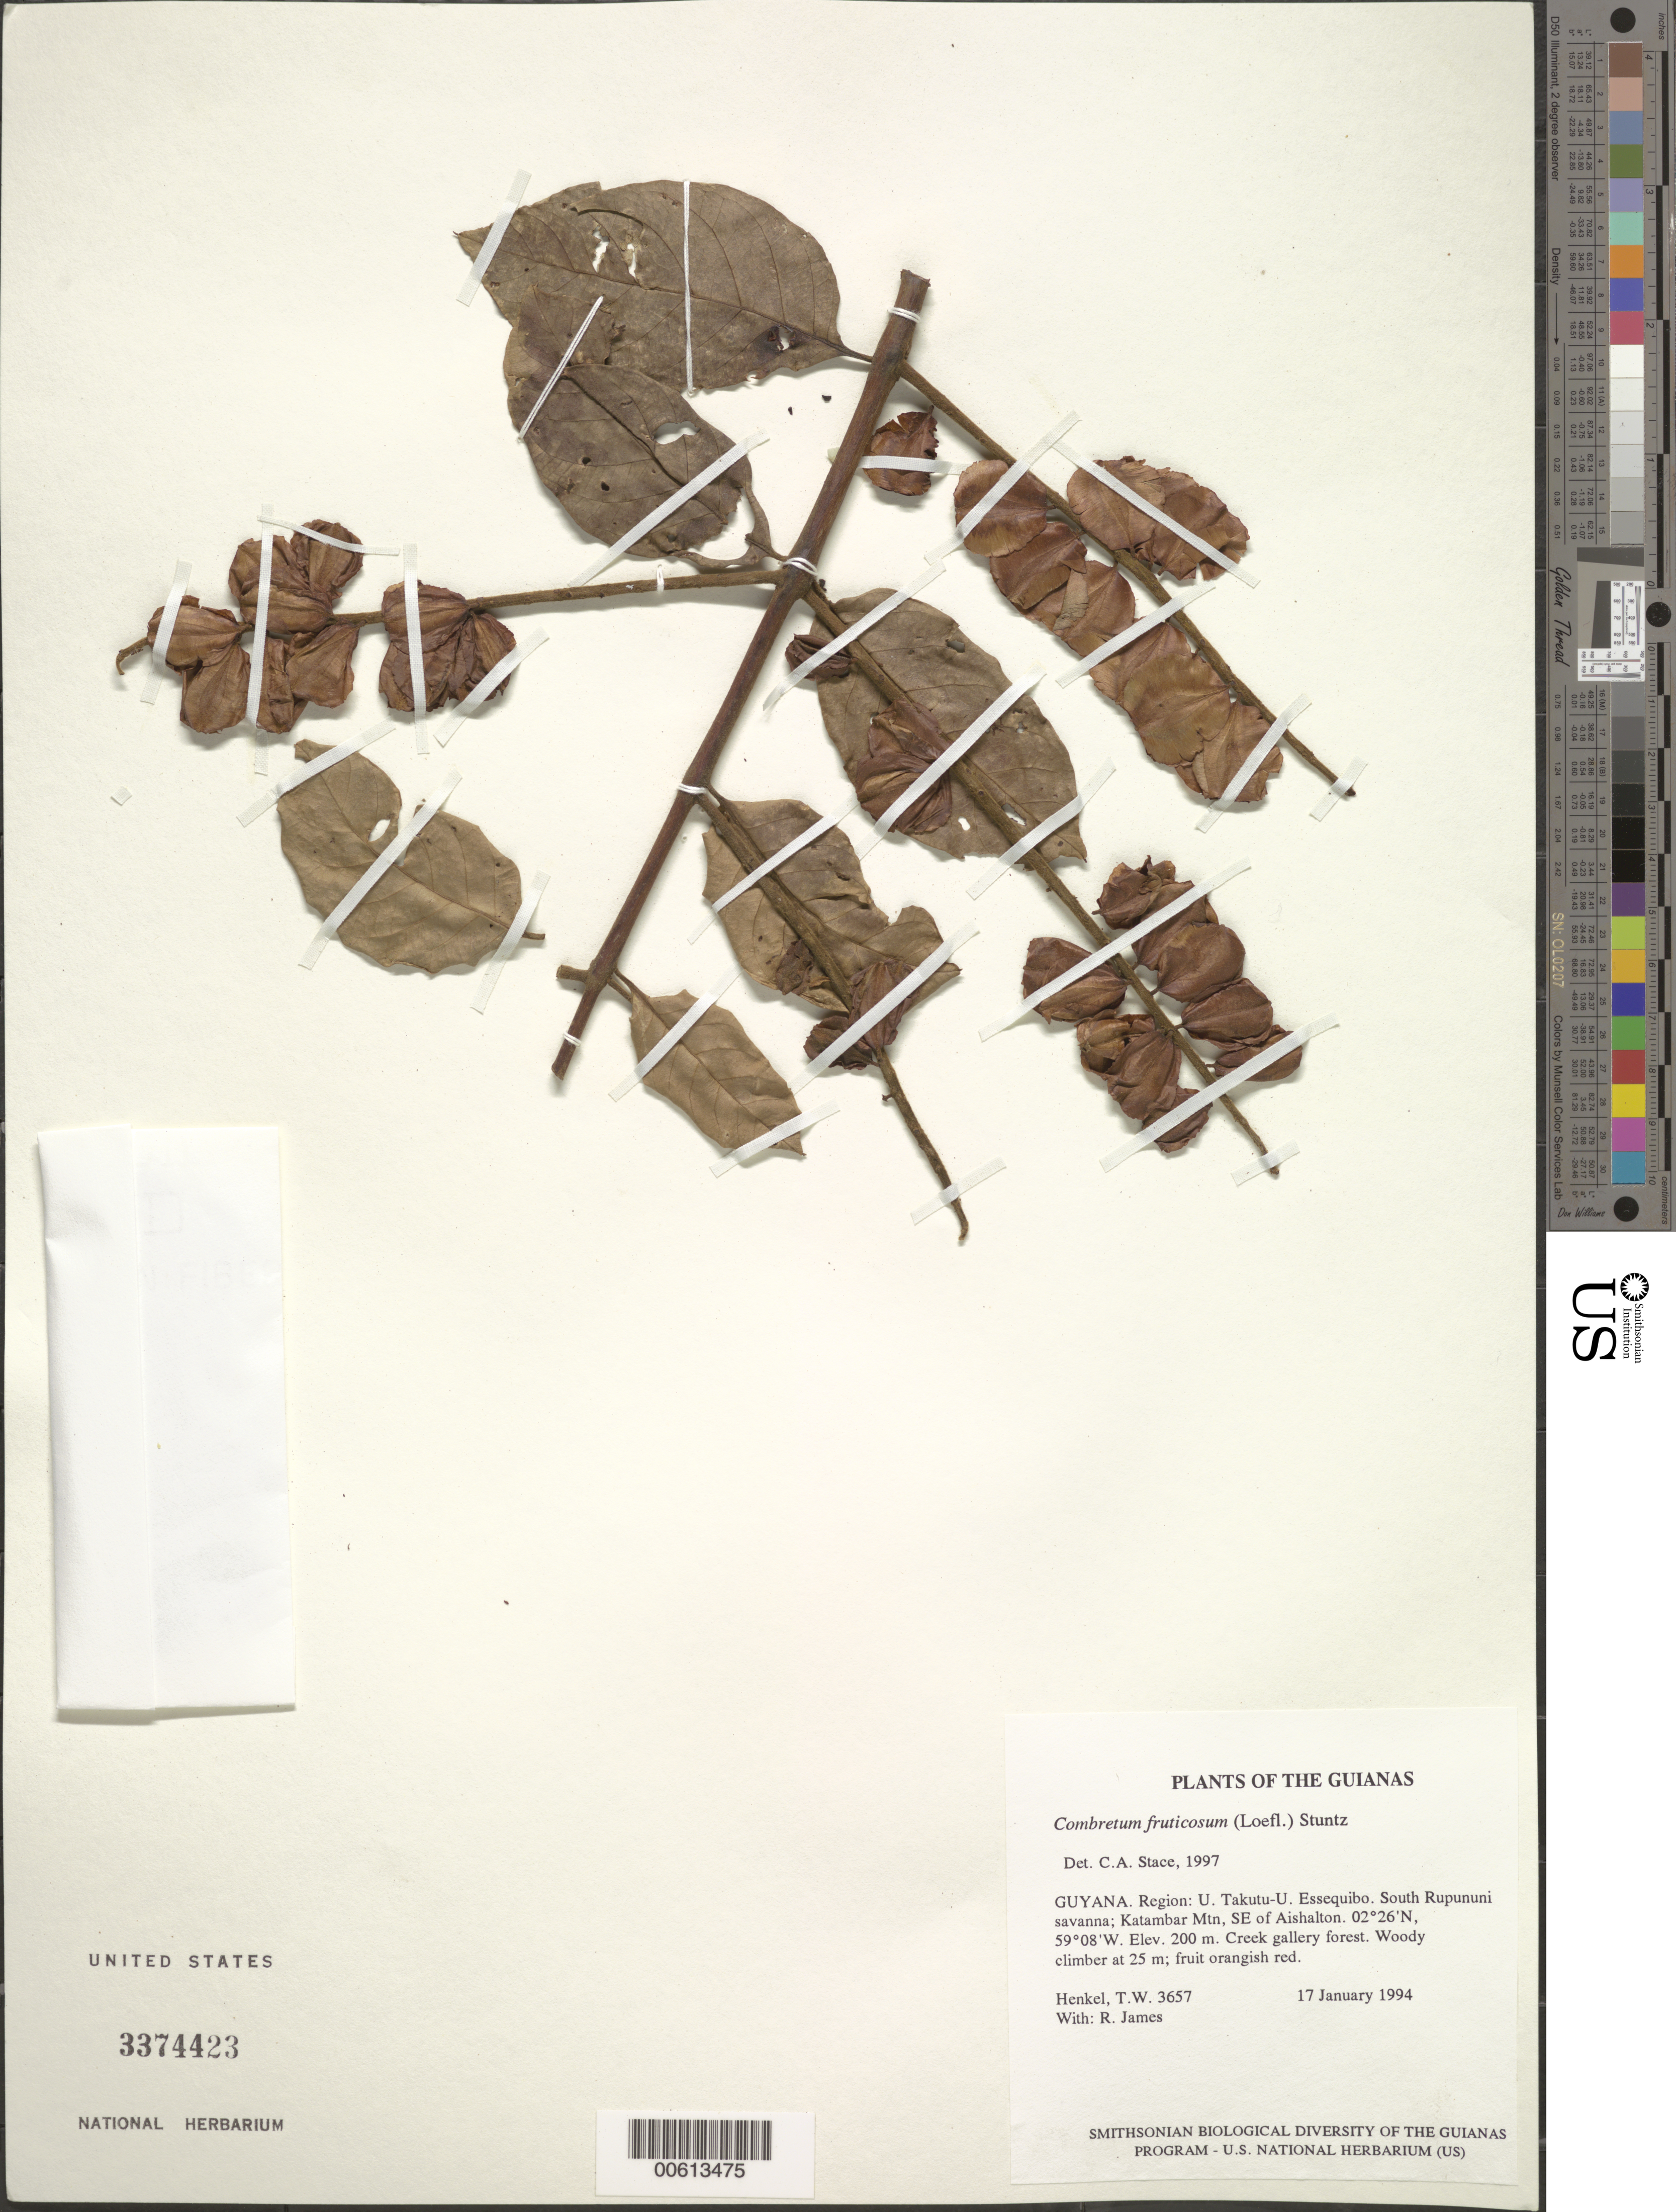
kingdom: Plantae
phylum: Tracheophyta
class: Magnoliopsida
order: Myrtales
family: Combretaceae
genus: Combretum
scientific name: Combretum fruticosum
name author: (Loefl.) Stuntz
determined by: Stace, C. A.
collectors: T. Henkel & R. James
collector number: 3657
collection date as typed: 17 January 1994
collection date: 1994-01-17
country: Guyana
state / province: U. Takutu-U. Essequibo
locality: South Rupununi savanna; Katambar Mtn, SE of Aishalton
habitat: Creek gallery forest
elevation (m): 200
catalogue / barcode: US 3374423